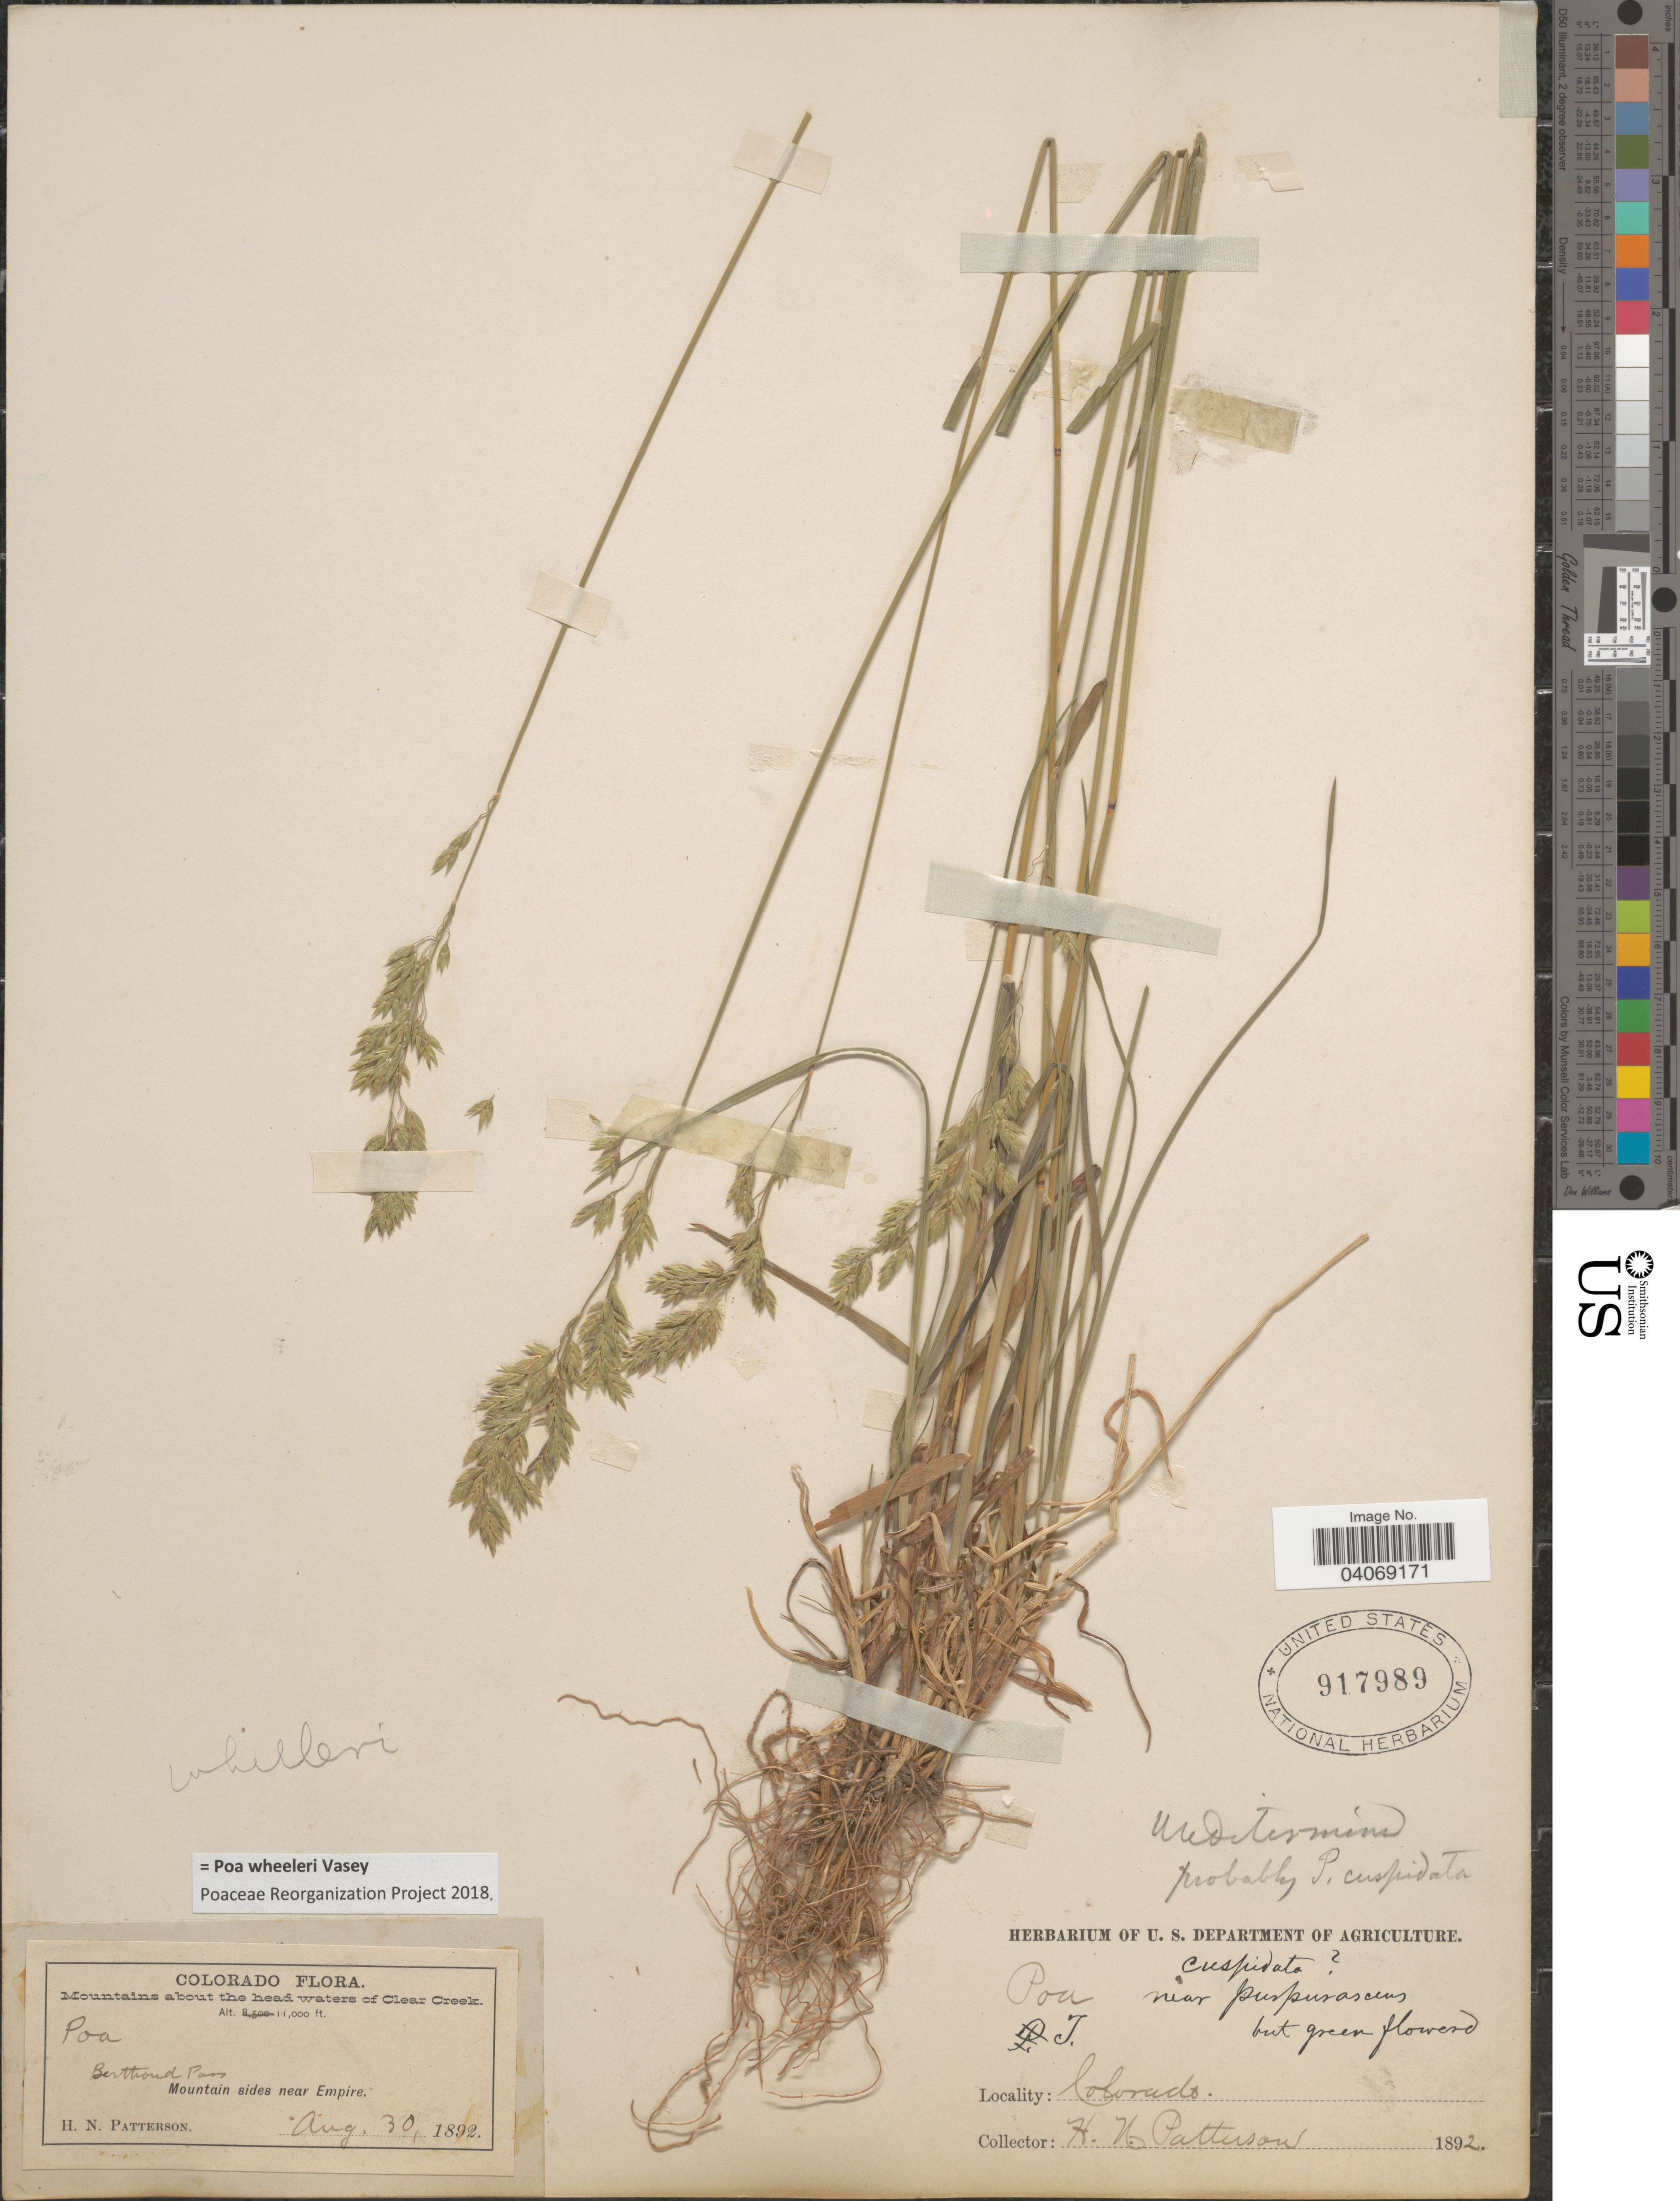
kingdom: Plantae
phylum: Tracheophyta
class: Liliopsida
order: Poales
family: Poaceae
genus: Poa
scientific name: Poa wheeleri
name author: Vasey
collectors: H. N. Patterson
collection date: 1892-08-30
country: United States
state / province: Colorado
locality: Mountain about the head waters of Clear Creek. Mountain sides near Empire. Berthoud Pass.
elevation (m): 3353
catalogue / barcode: US 917989